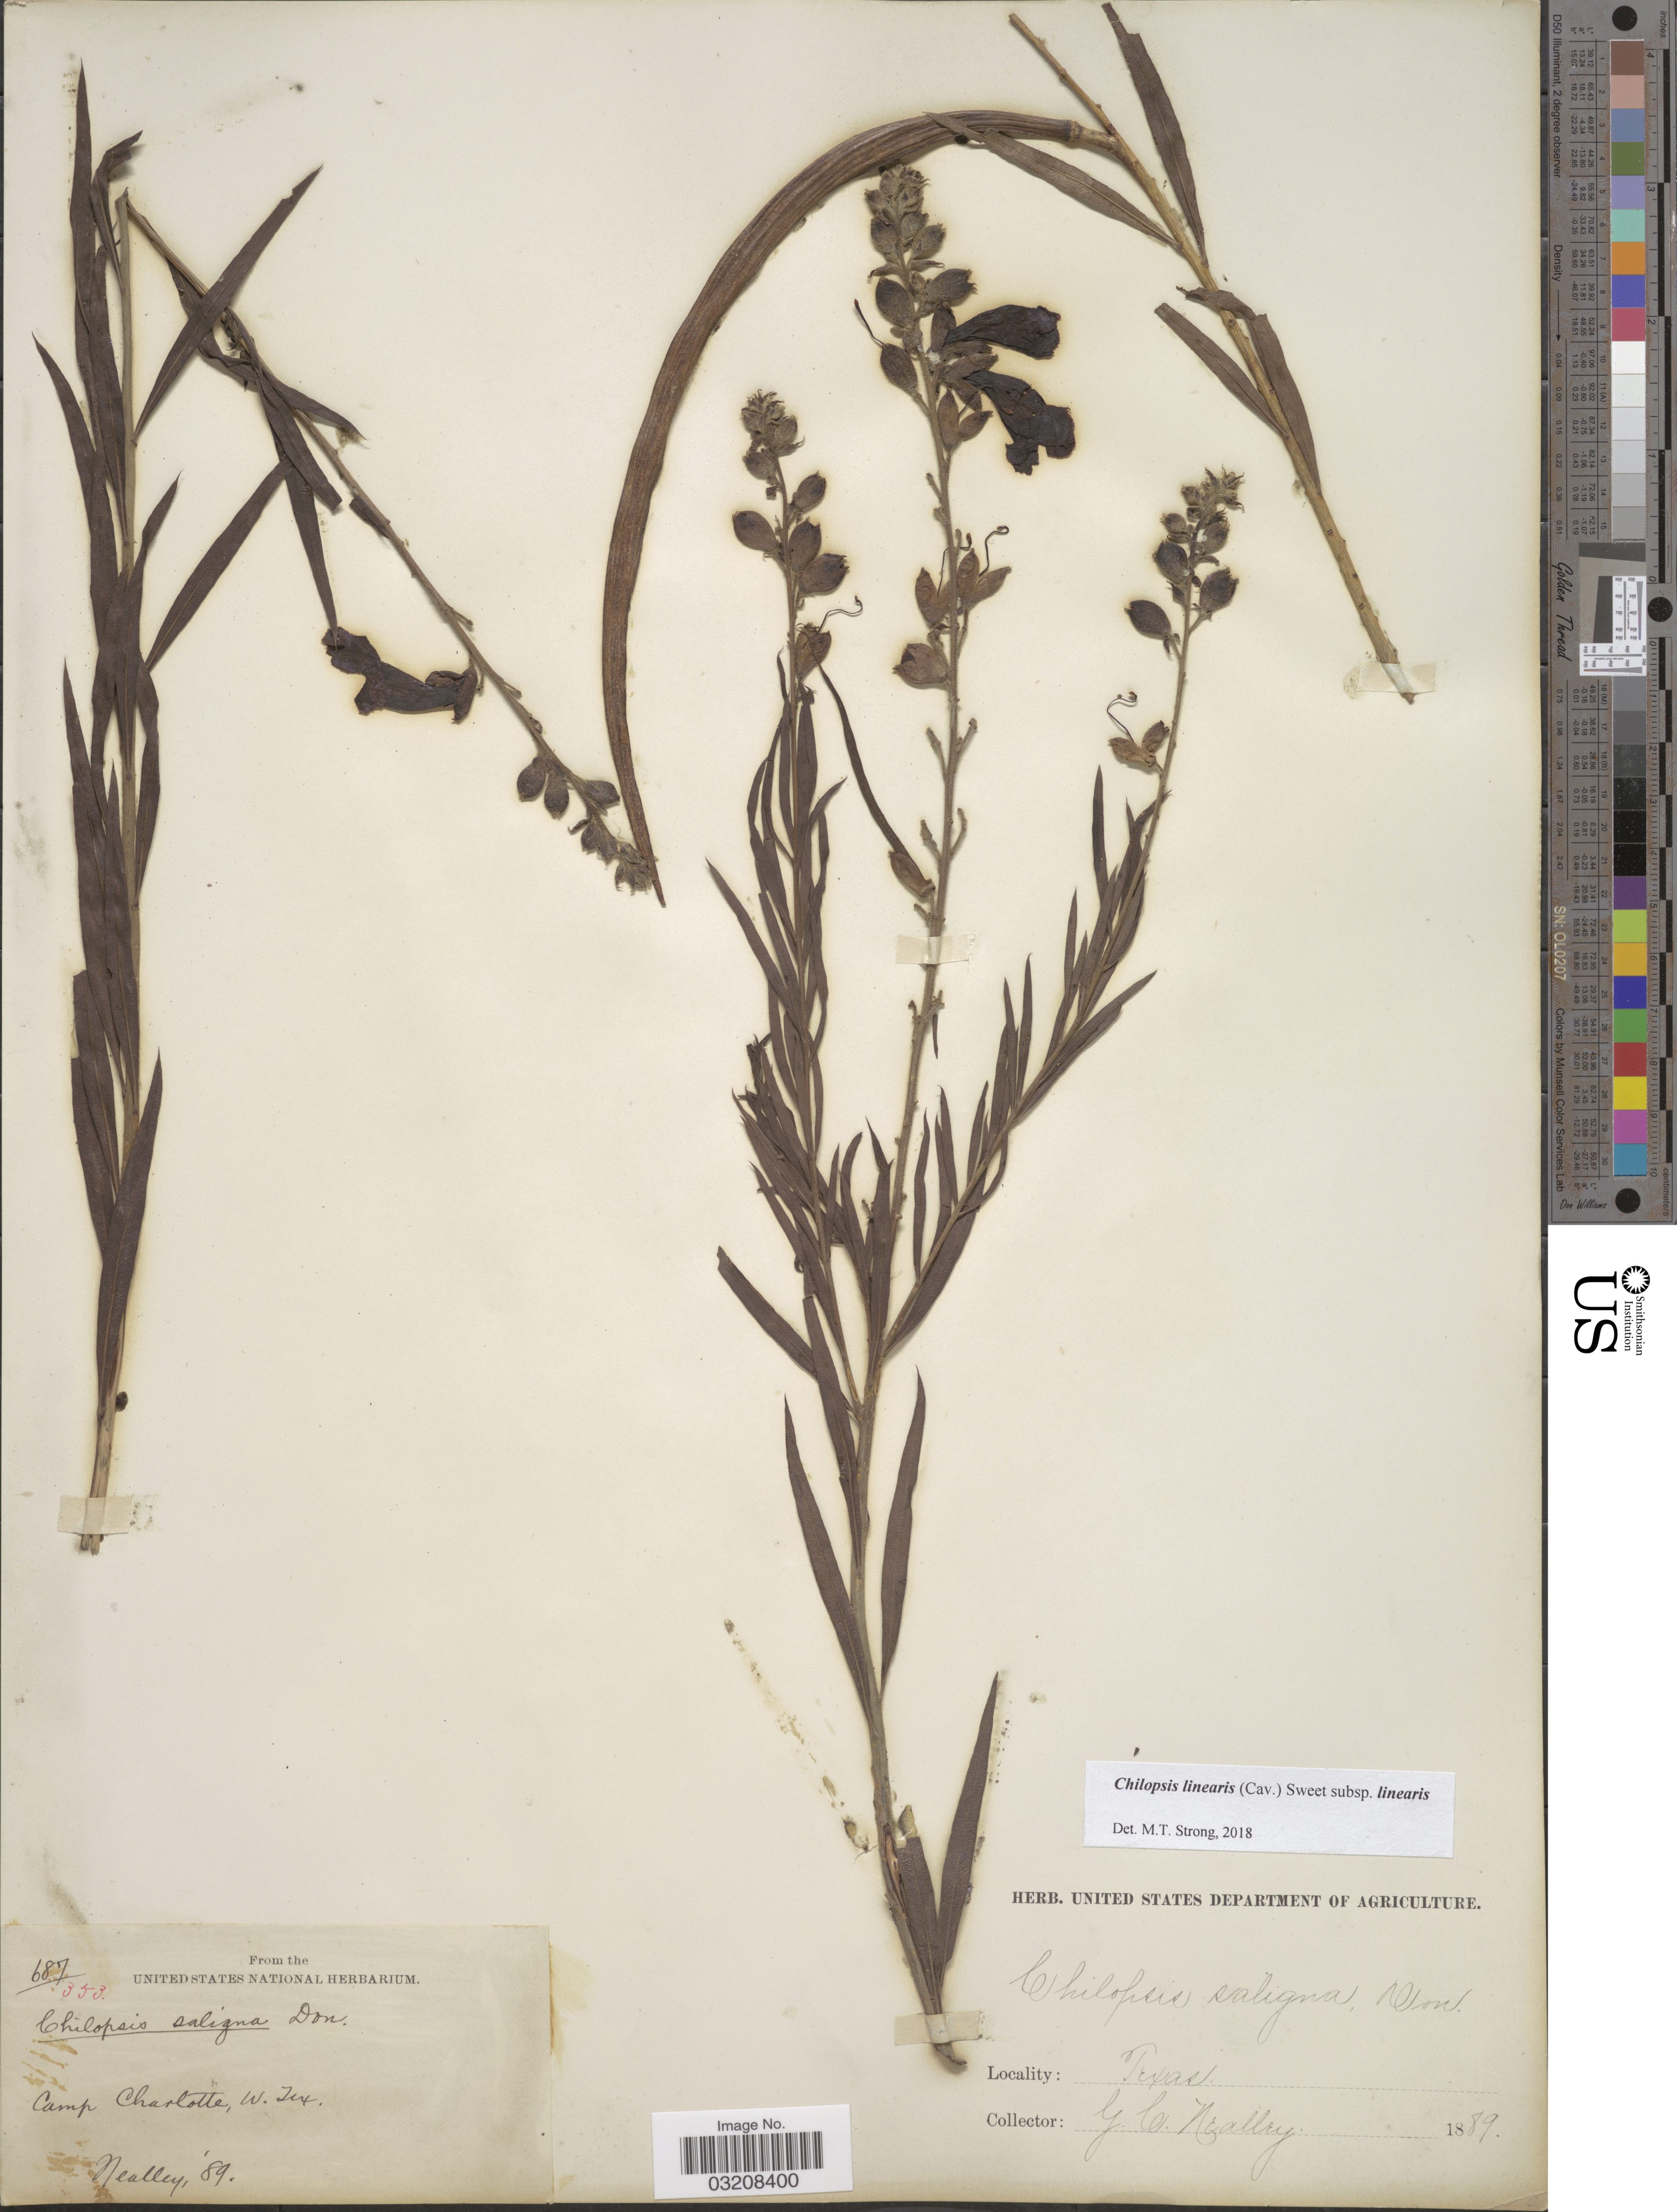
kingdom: Plantae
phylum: Tracheophyta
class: Magnoliopsida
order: Lamiales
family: Bignoniaceae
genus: Chilopsis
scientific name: Chilopsis linearis subsp. linearis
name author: (Cav.) Sweet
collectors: G. C. Nealley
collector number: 687/353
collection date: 1889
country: United States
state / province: Texas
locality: Camp Charlotte, W. Tex.